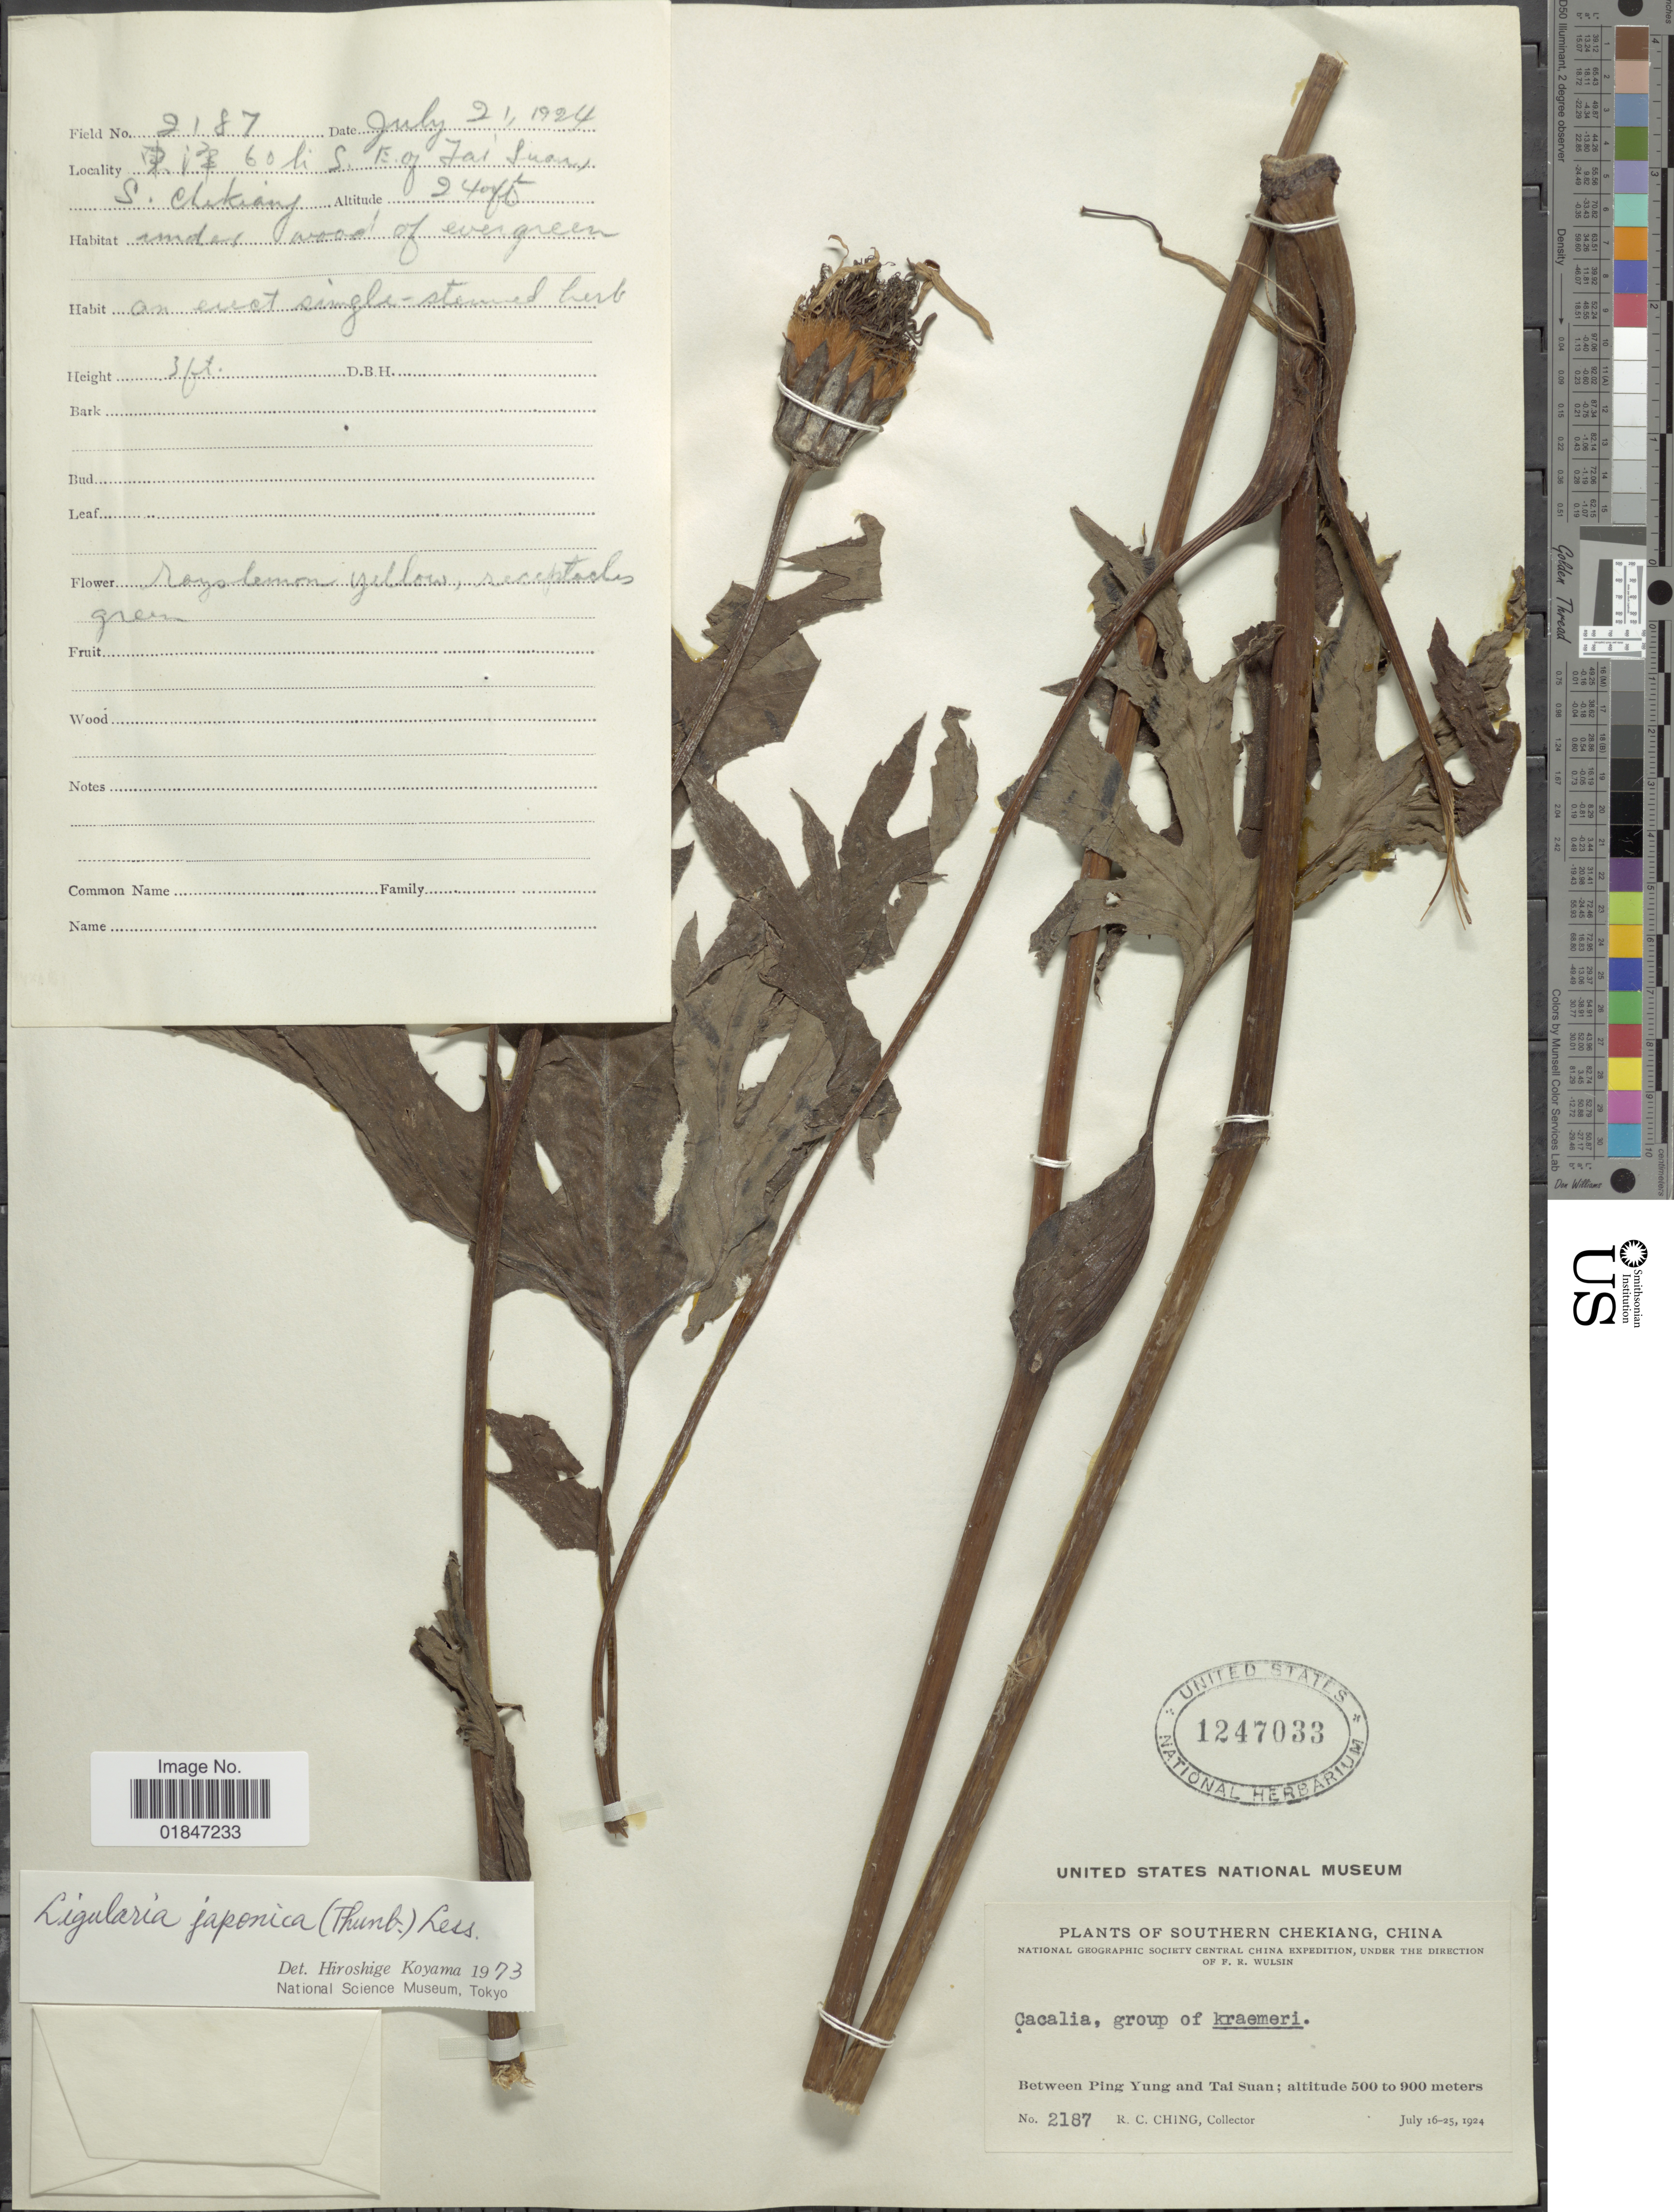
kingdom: Plantae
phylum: Tracheophyta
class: Magnoliopsida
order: Asterales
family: Asteraceae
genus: Ligularia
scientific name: Ligularia japonica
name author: (L. f.) Less. ex DC.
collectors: R. C. Ching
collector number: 2187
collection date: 1924-07-16/1924-07-25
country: China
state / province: Zhejiang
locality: Southern Chekiang, China. Between Ping Yung and Tai Suan.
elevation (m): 500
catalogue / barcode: US 1247033